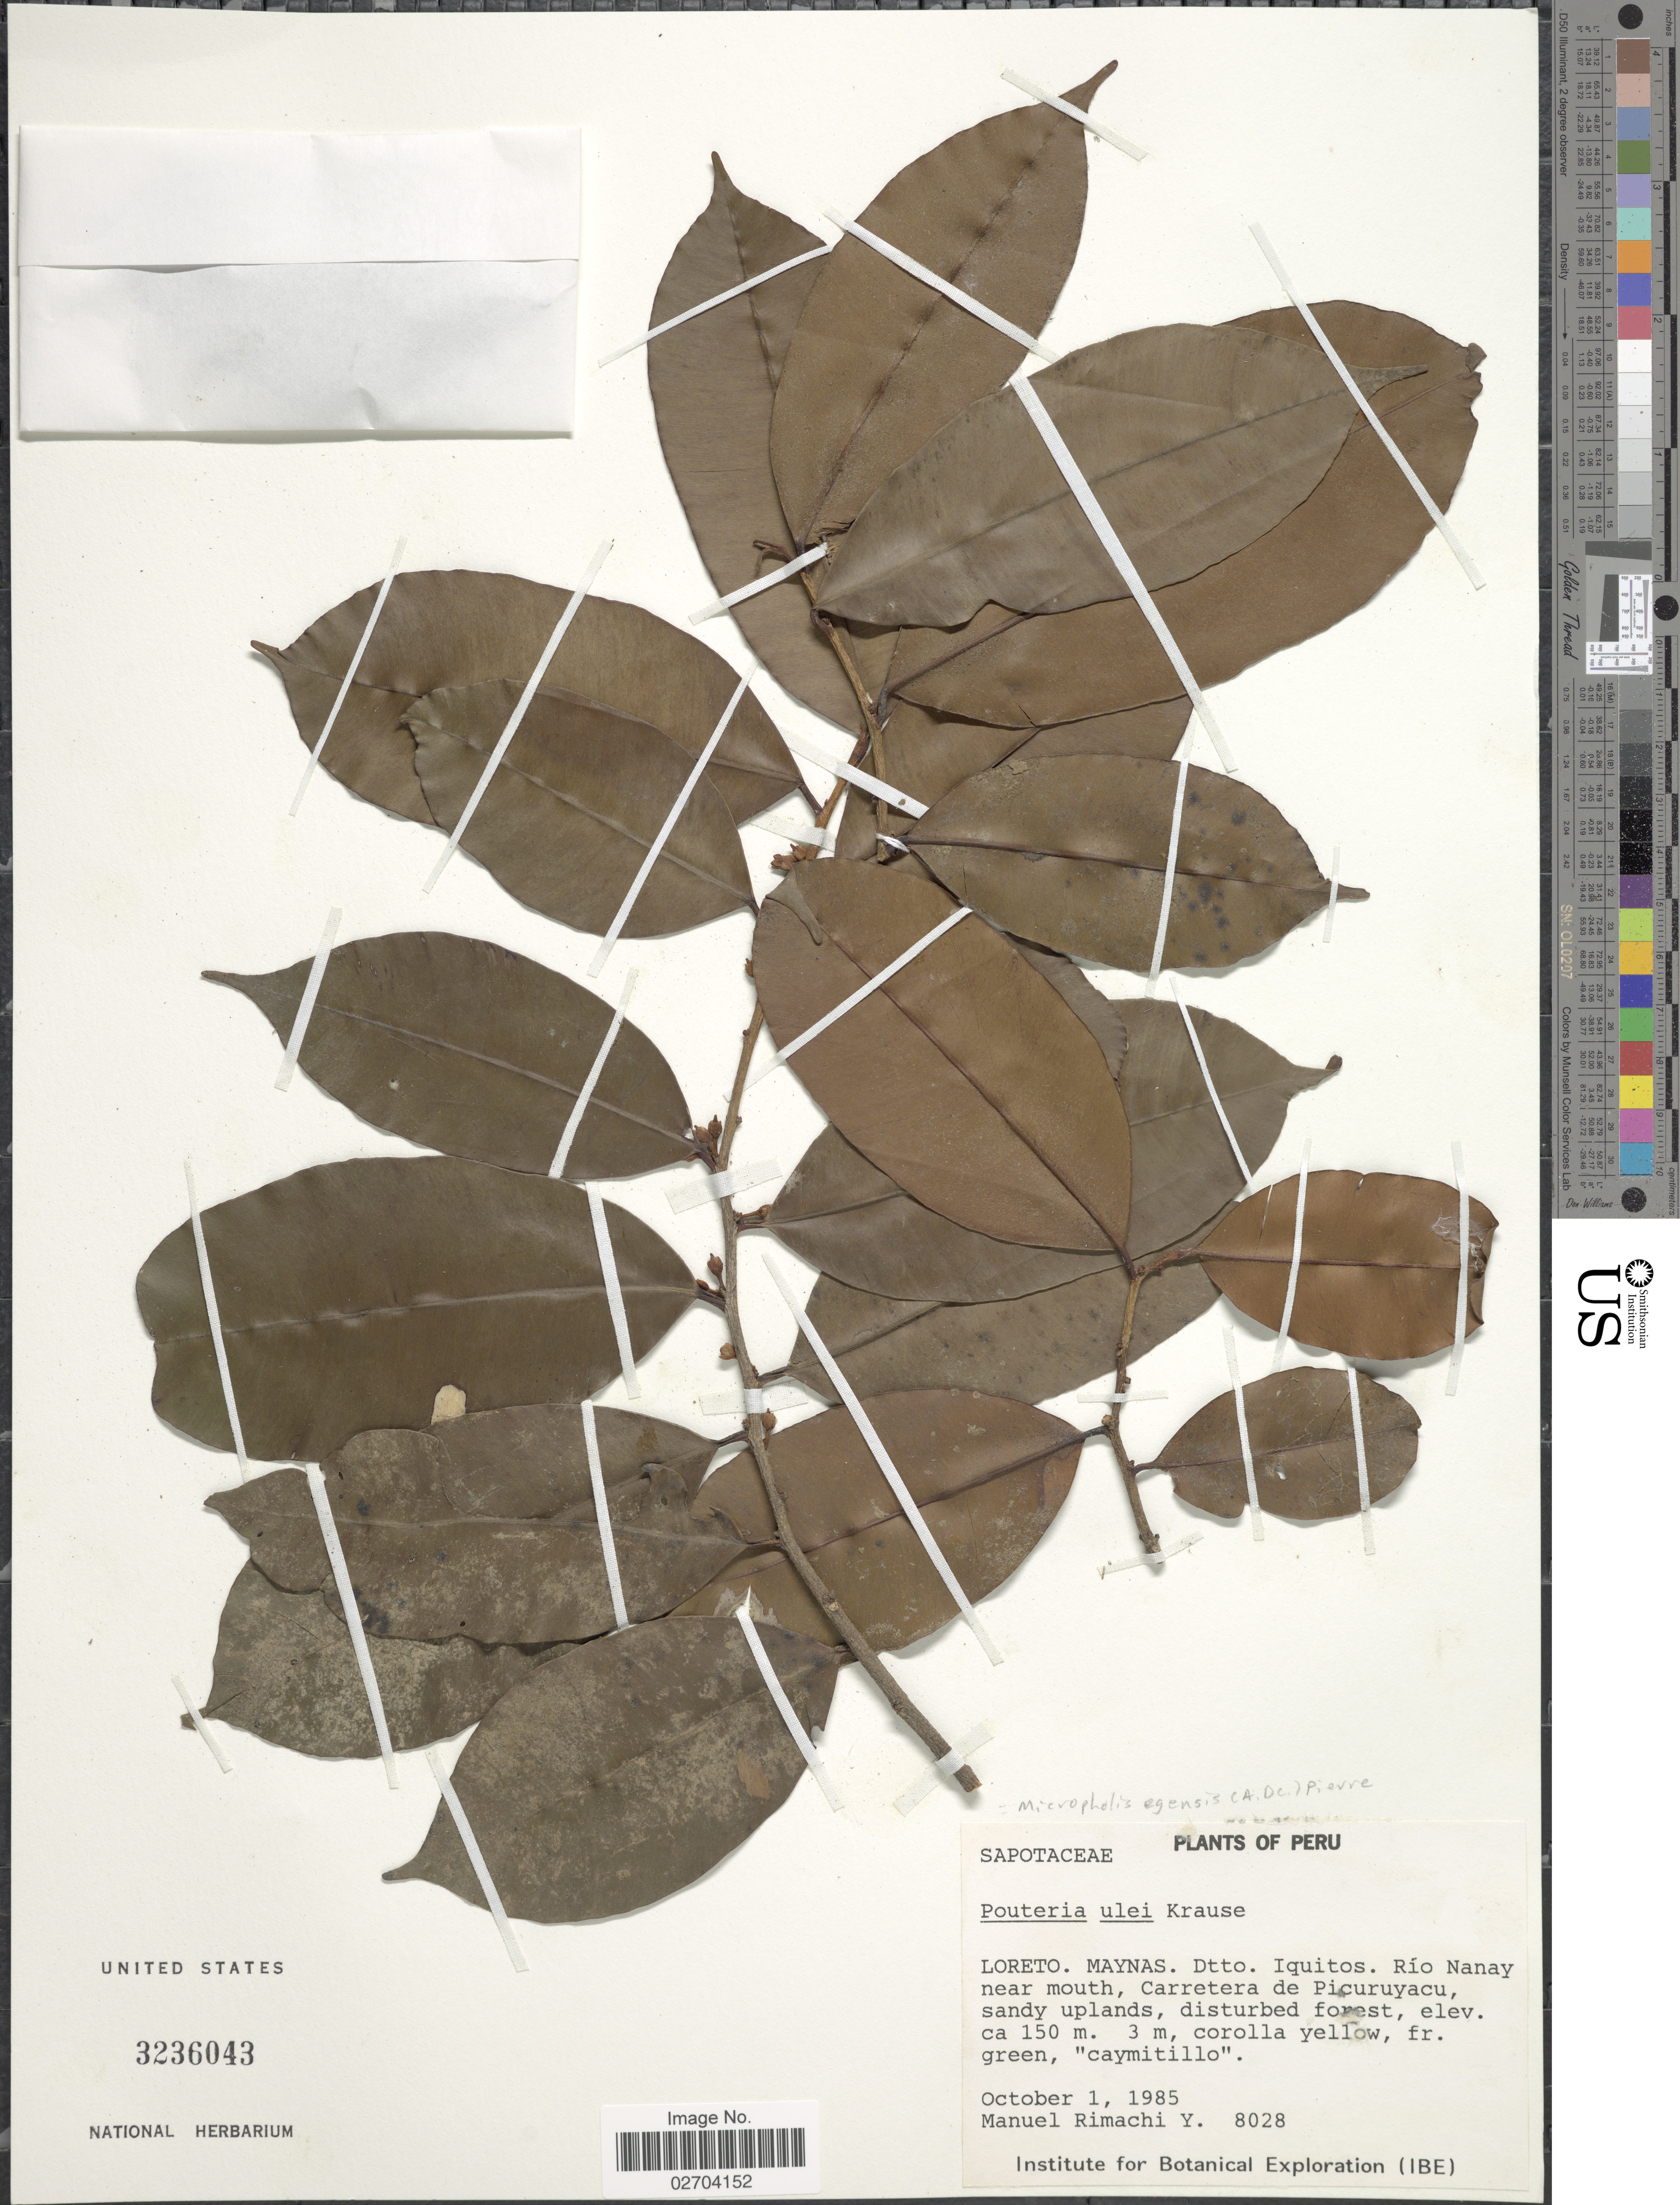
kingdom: Plantae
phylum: Tracheophyta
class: Magnoliopsida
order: Ericales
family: Sapotaceae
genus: Micropholis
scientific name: Micropholis egensis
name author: (A. DC.) Pierre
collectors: M. Rimachi Y.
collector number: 8028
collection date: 1985-10-01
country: Peru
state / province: Loreto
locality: Loreto. Maynas. Dtto. Iquitos. Rio Nanay near mouth, Carretera de Picuruyacu.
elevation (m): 150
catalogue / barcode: US 3236043